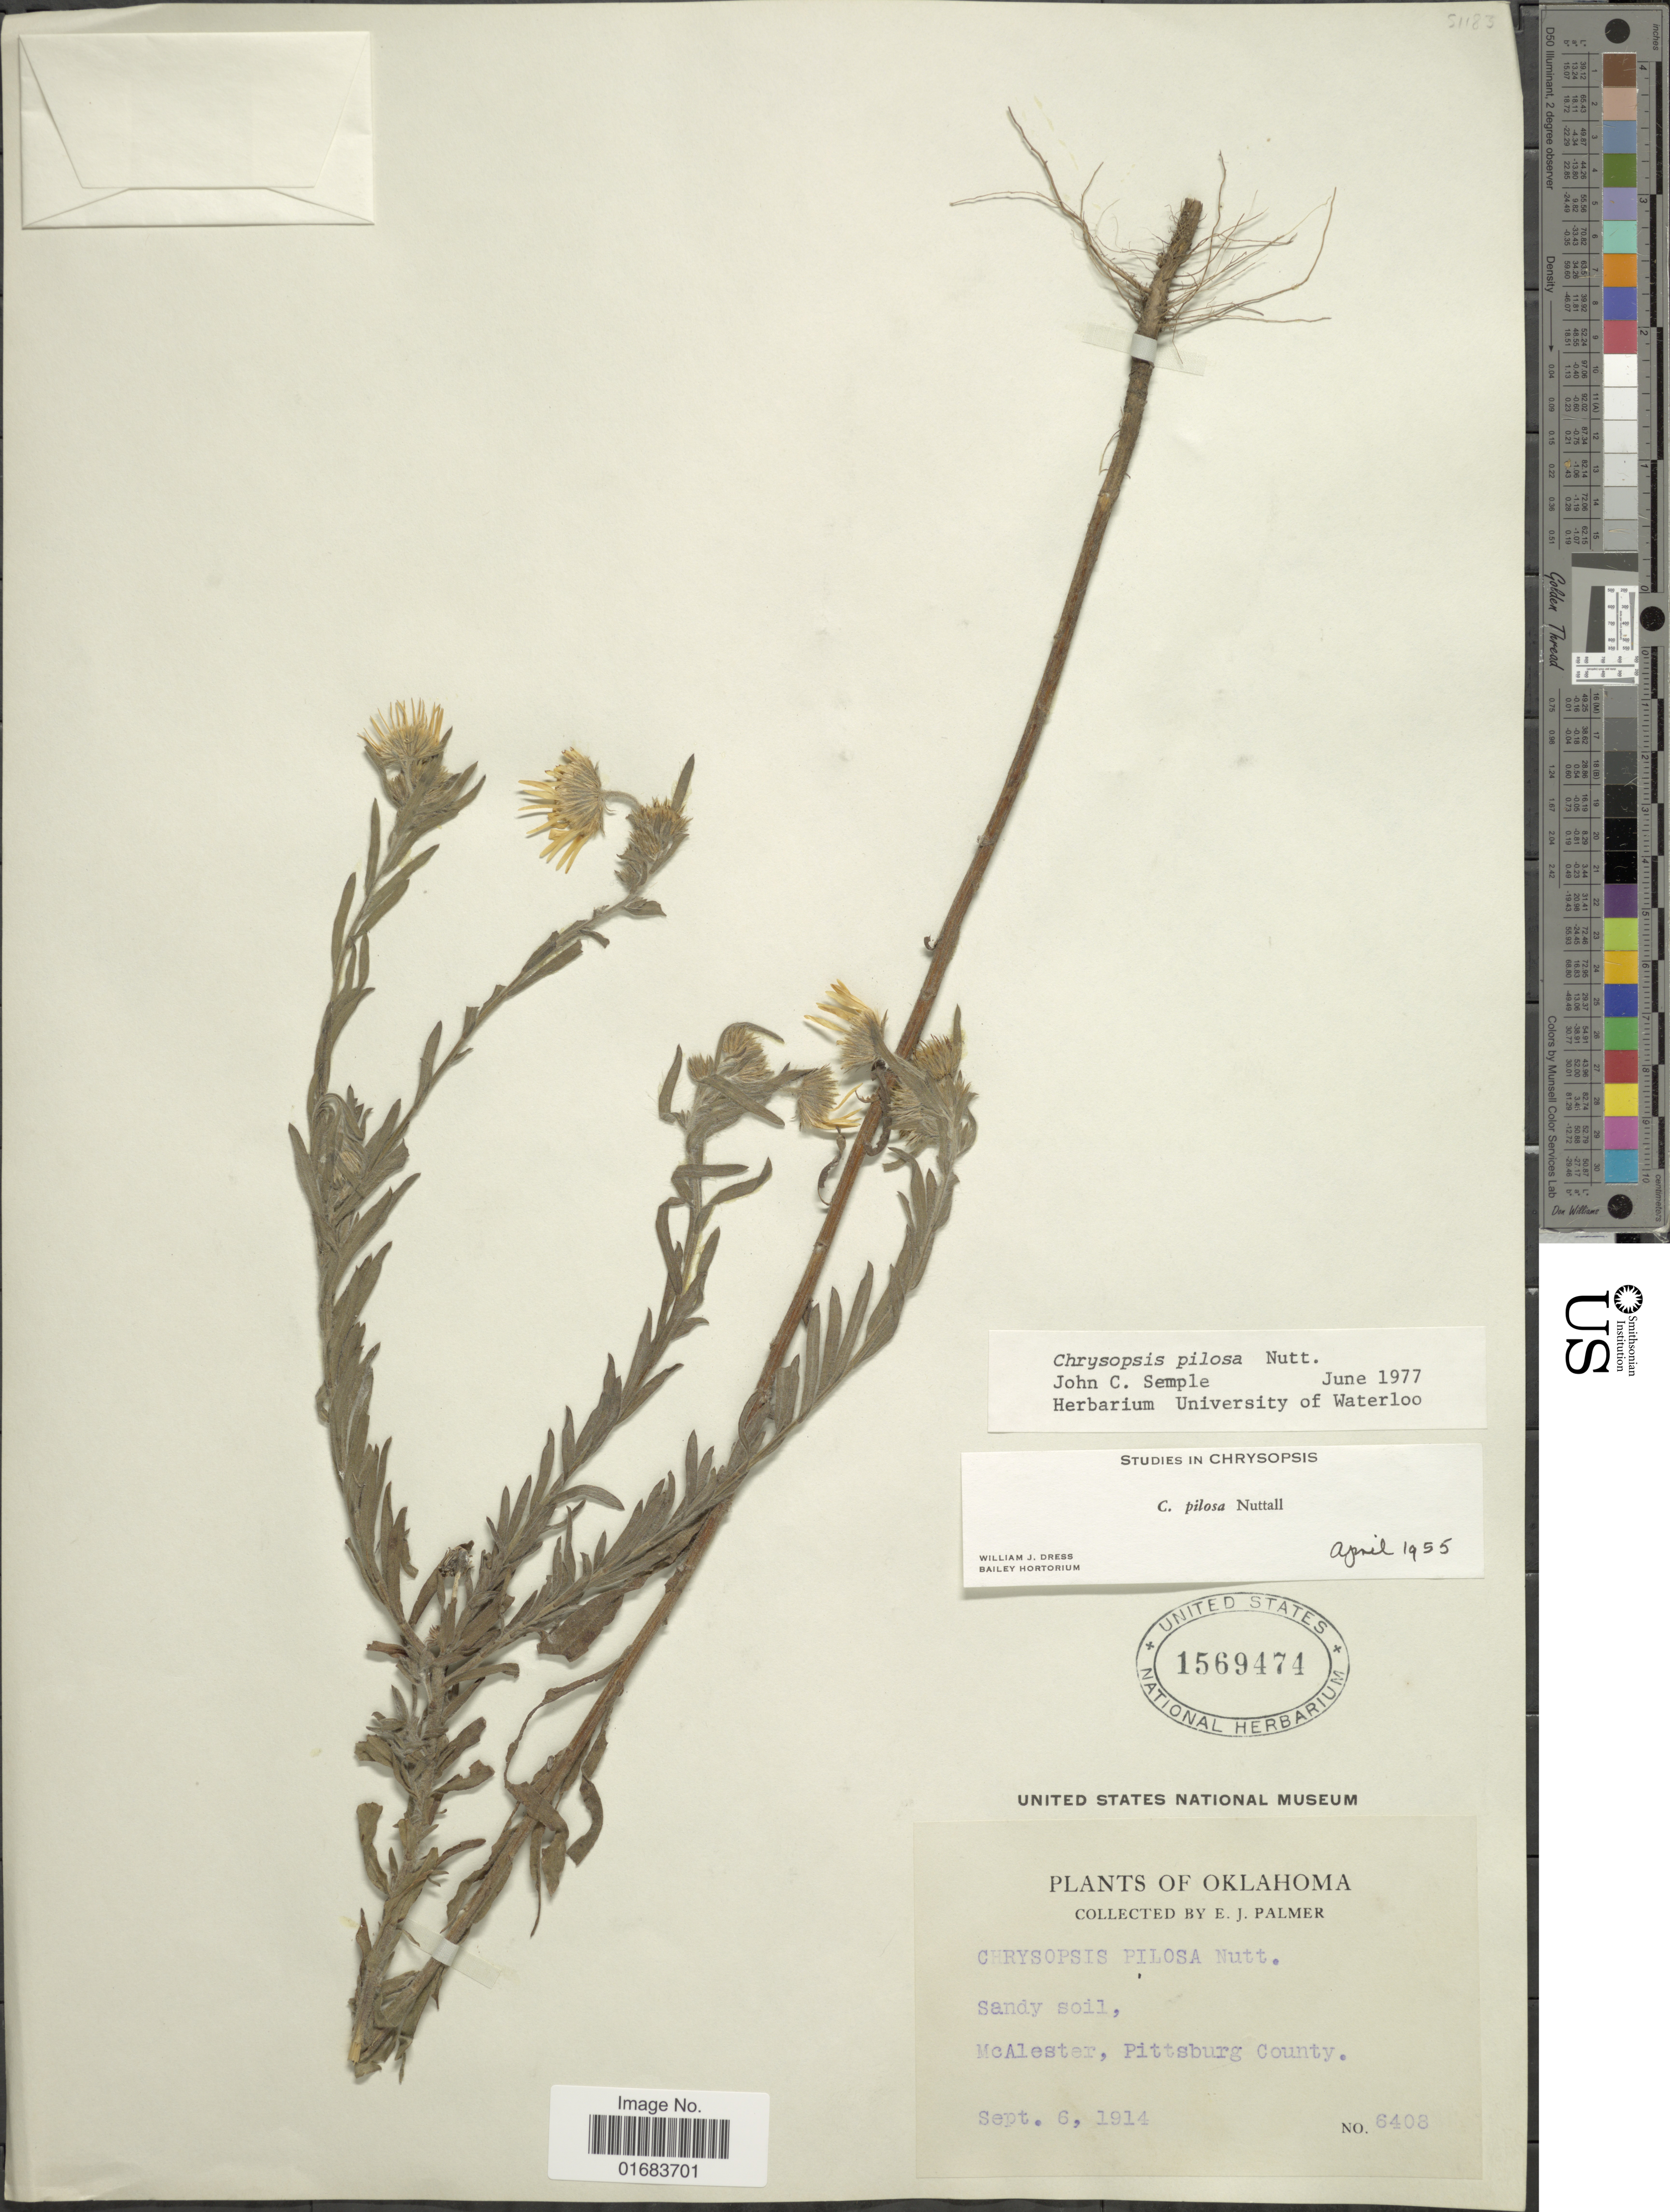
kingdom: Plantae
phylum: Tracheophyta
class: Magnoliopsida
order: Asterales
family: Asteraceae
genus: Chrysopsis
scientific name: Chrysopsis pilosa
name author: Nutt.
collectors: E. J. Palmer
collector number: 6408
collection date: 1914-09-06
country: United States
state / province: Oklahoma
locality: McAlester, Pittsburg County.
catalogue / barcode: US 1569474